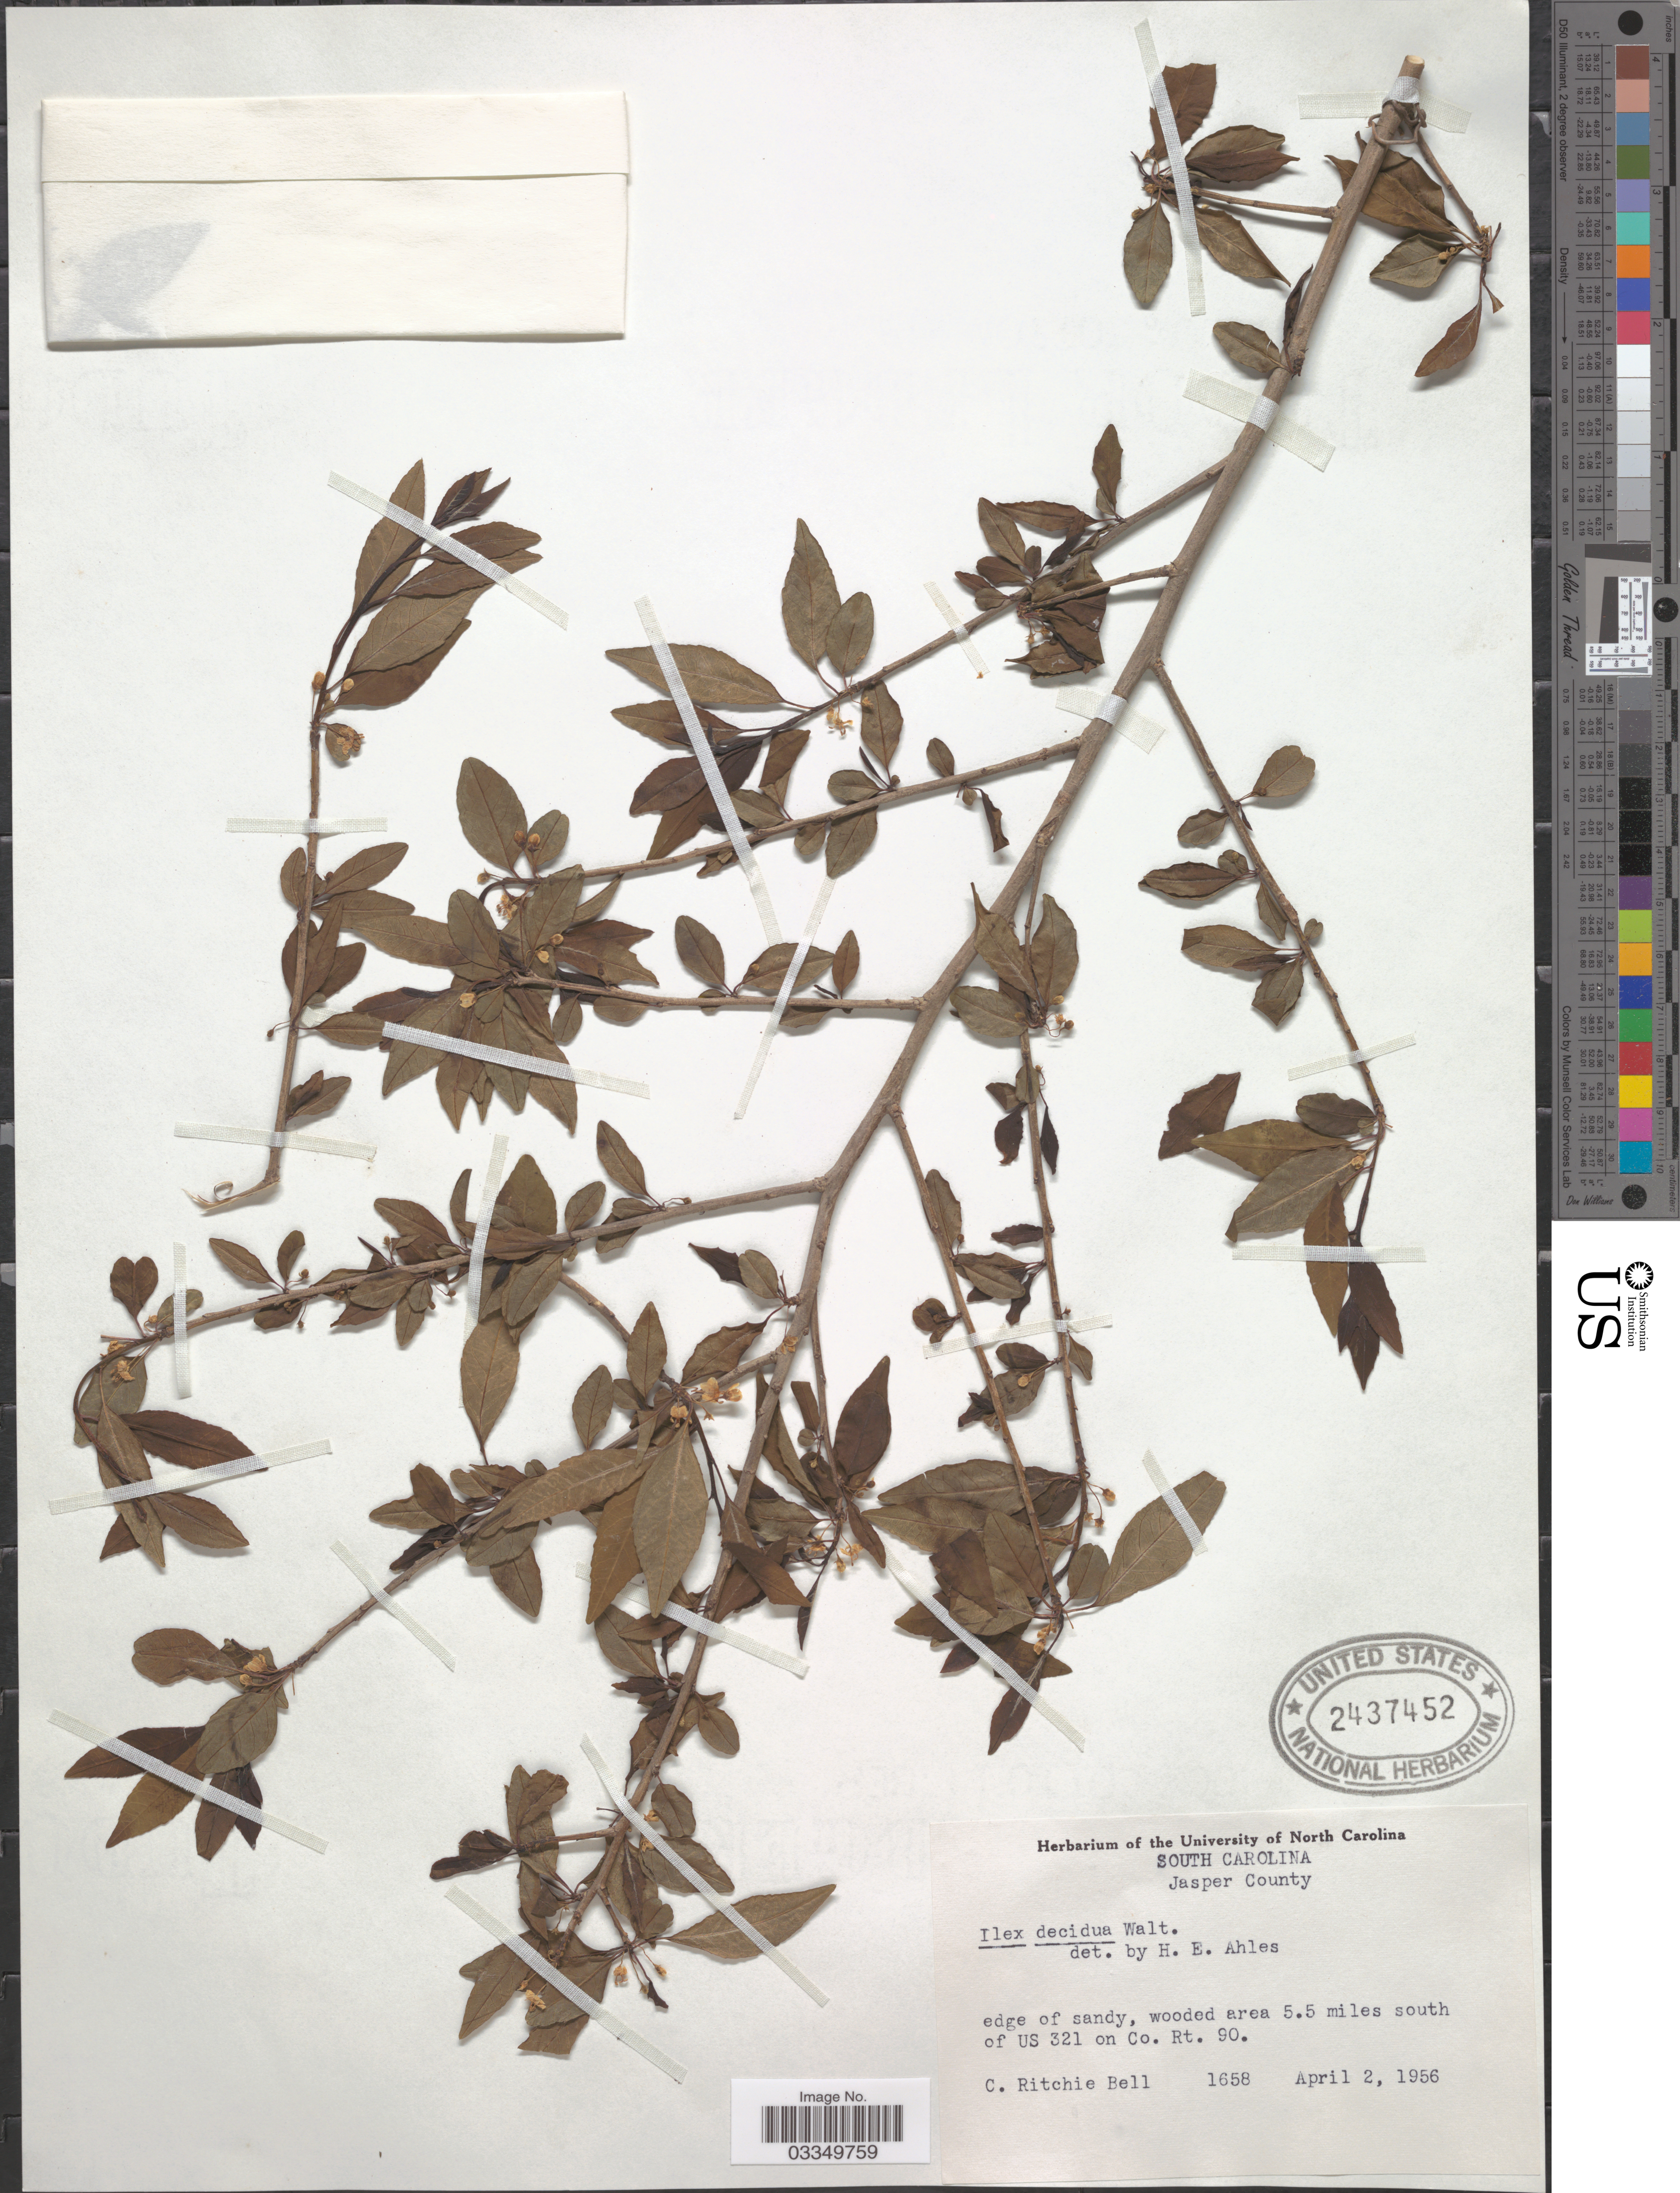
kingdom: Plantae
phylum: Tracheophyta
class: Magnoliopsida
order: Aquifoliales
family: Aquifoliaceae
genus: Ilex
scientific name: Ilex decidua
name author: Walter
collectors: C. R. Bell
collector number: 1658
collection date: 1956-04-02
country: United States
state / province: South Carolina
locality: Jasper County. Wooded area 5.5 miles south of US 321 on Co. Rt. 90.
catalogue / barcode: US 2437452